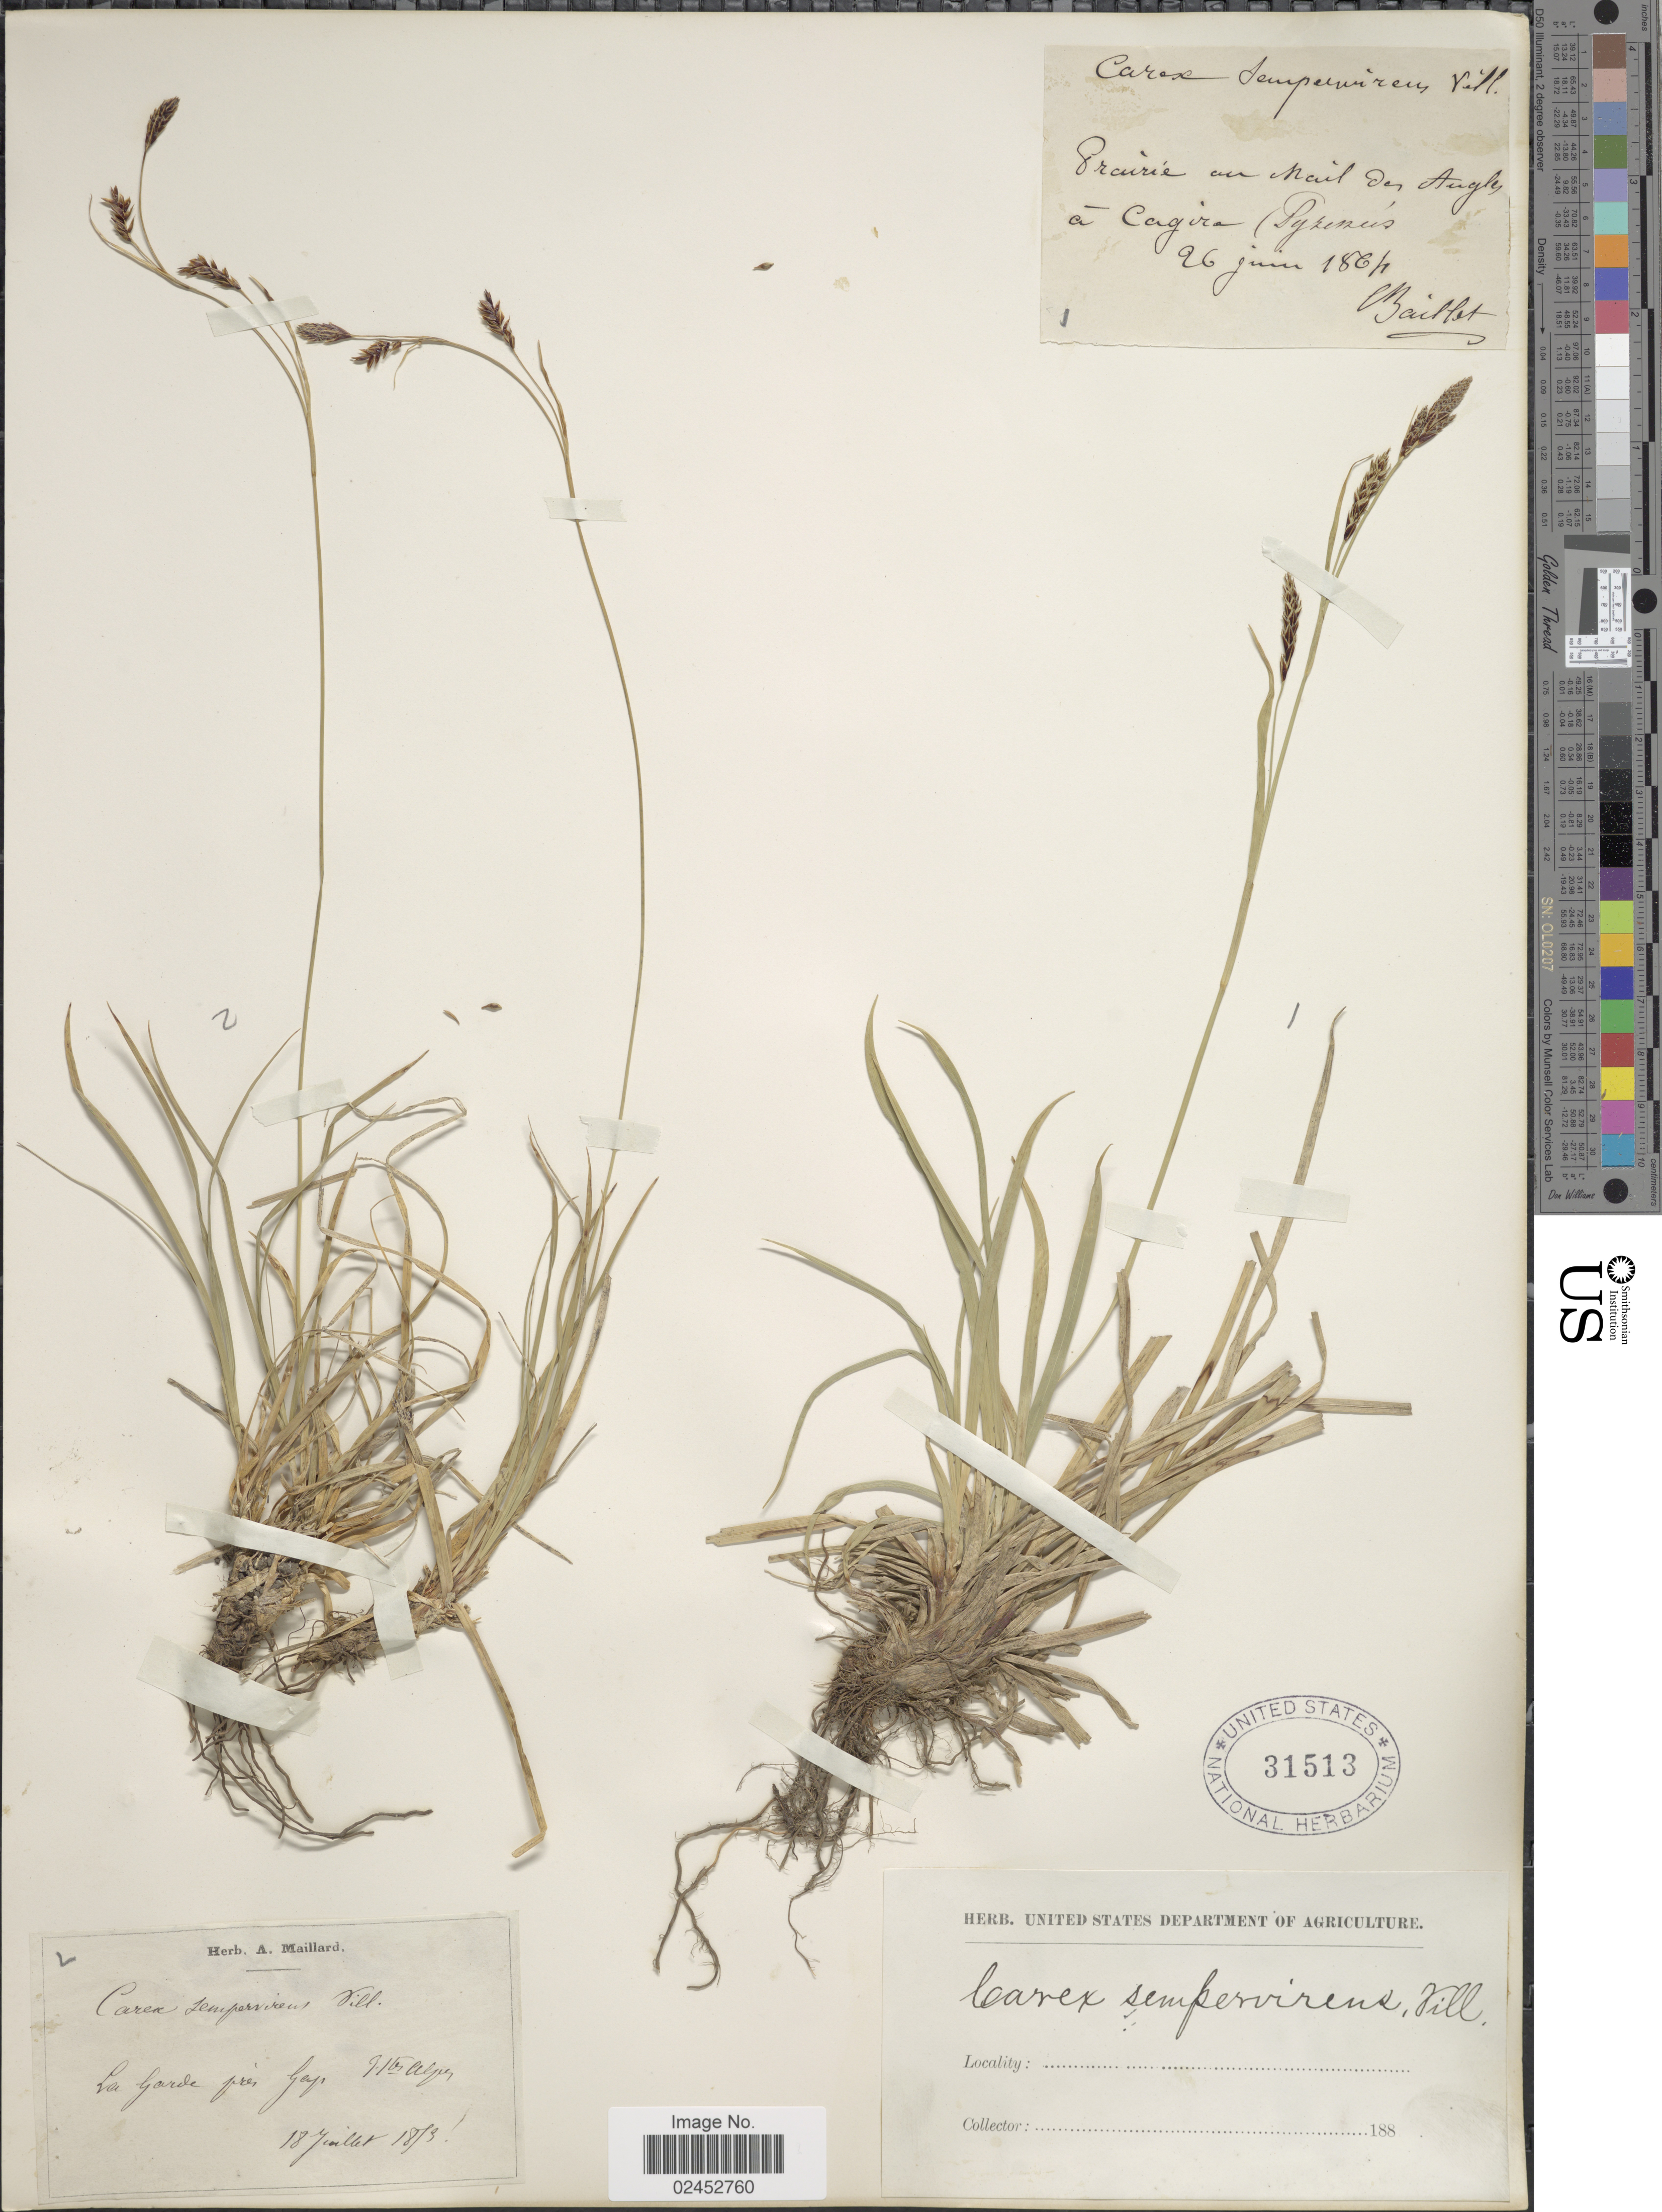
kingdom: Plantae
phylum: Tracheophyta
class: Liliopsida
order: Poales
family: Cyperaceae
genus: Carex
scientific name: Carex sempervirens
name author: Vill.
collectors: Ex herb. A. Maillard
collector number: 2?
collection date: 1873-07-18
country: France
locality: La Gorde pres Gap, Htes Alpes [interpreted]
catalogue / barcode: US 31513